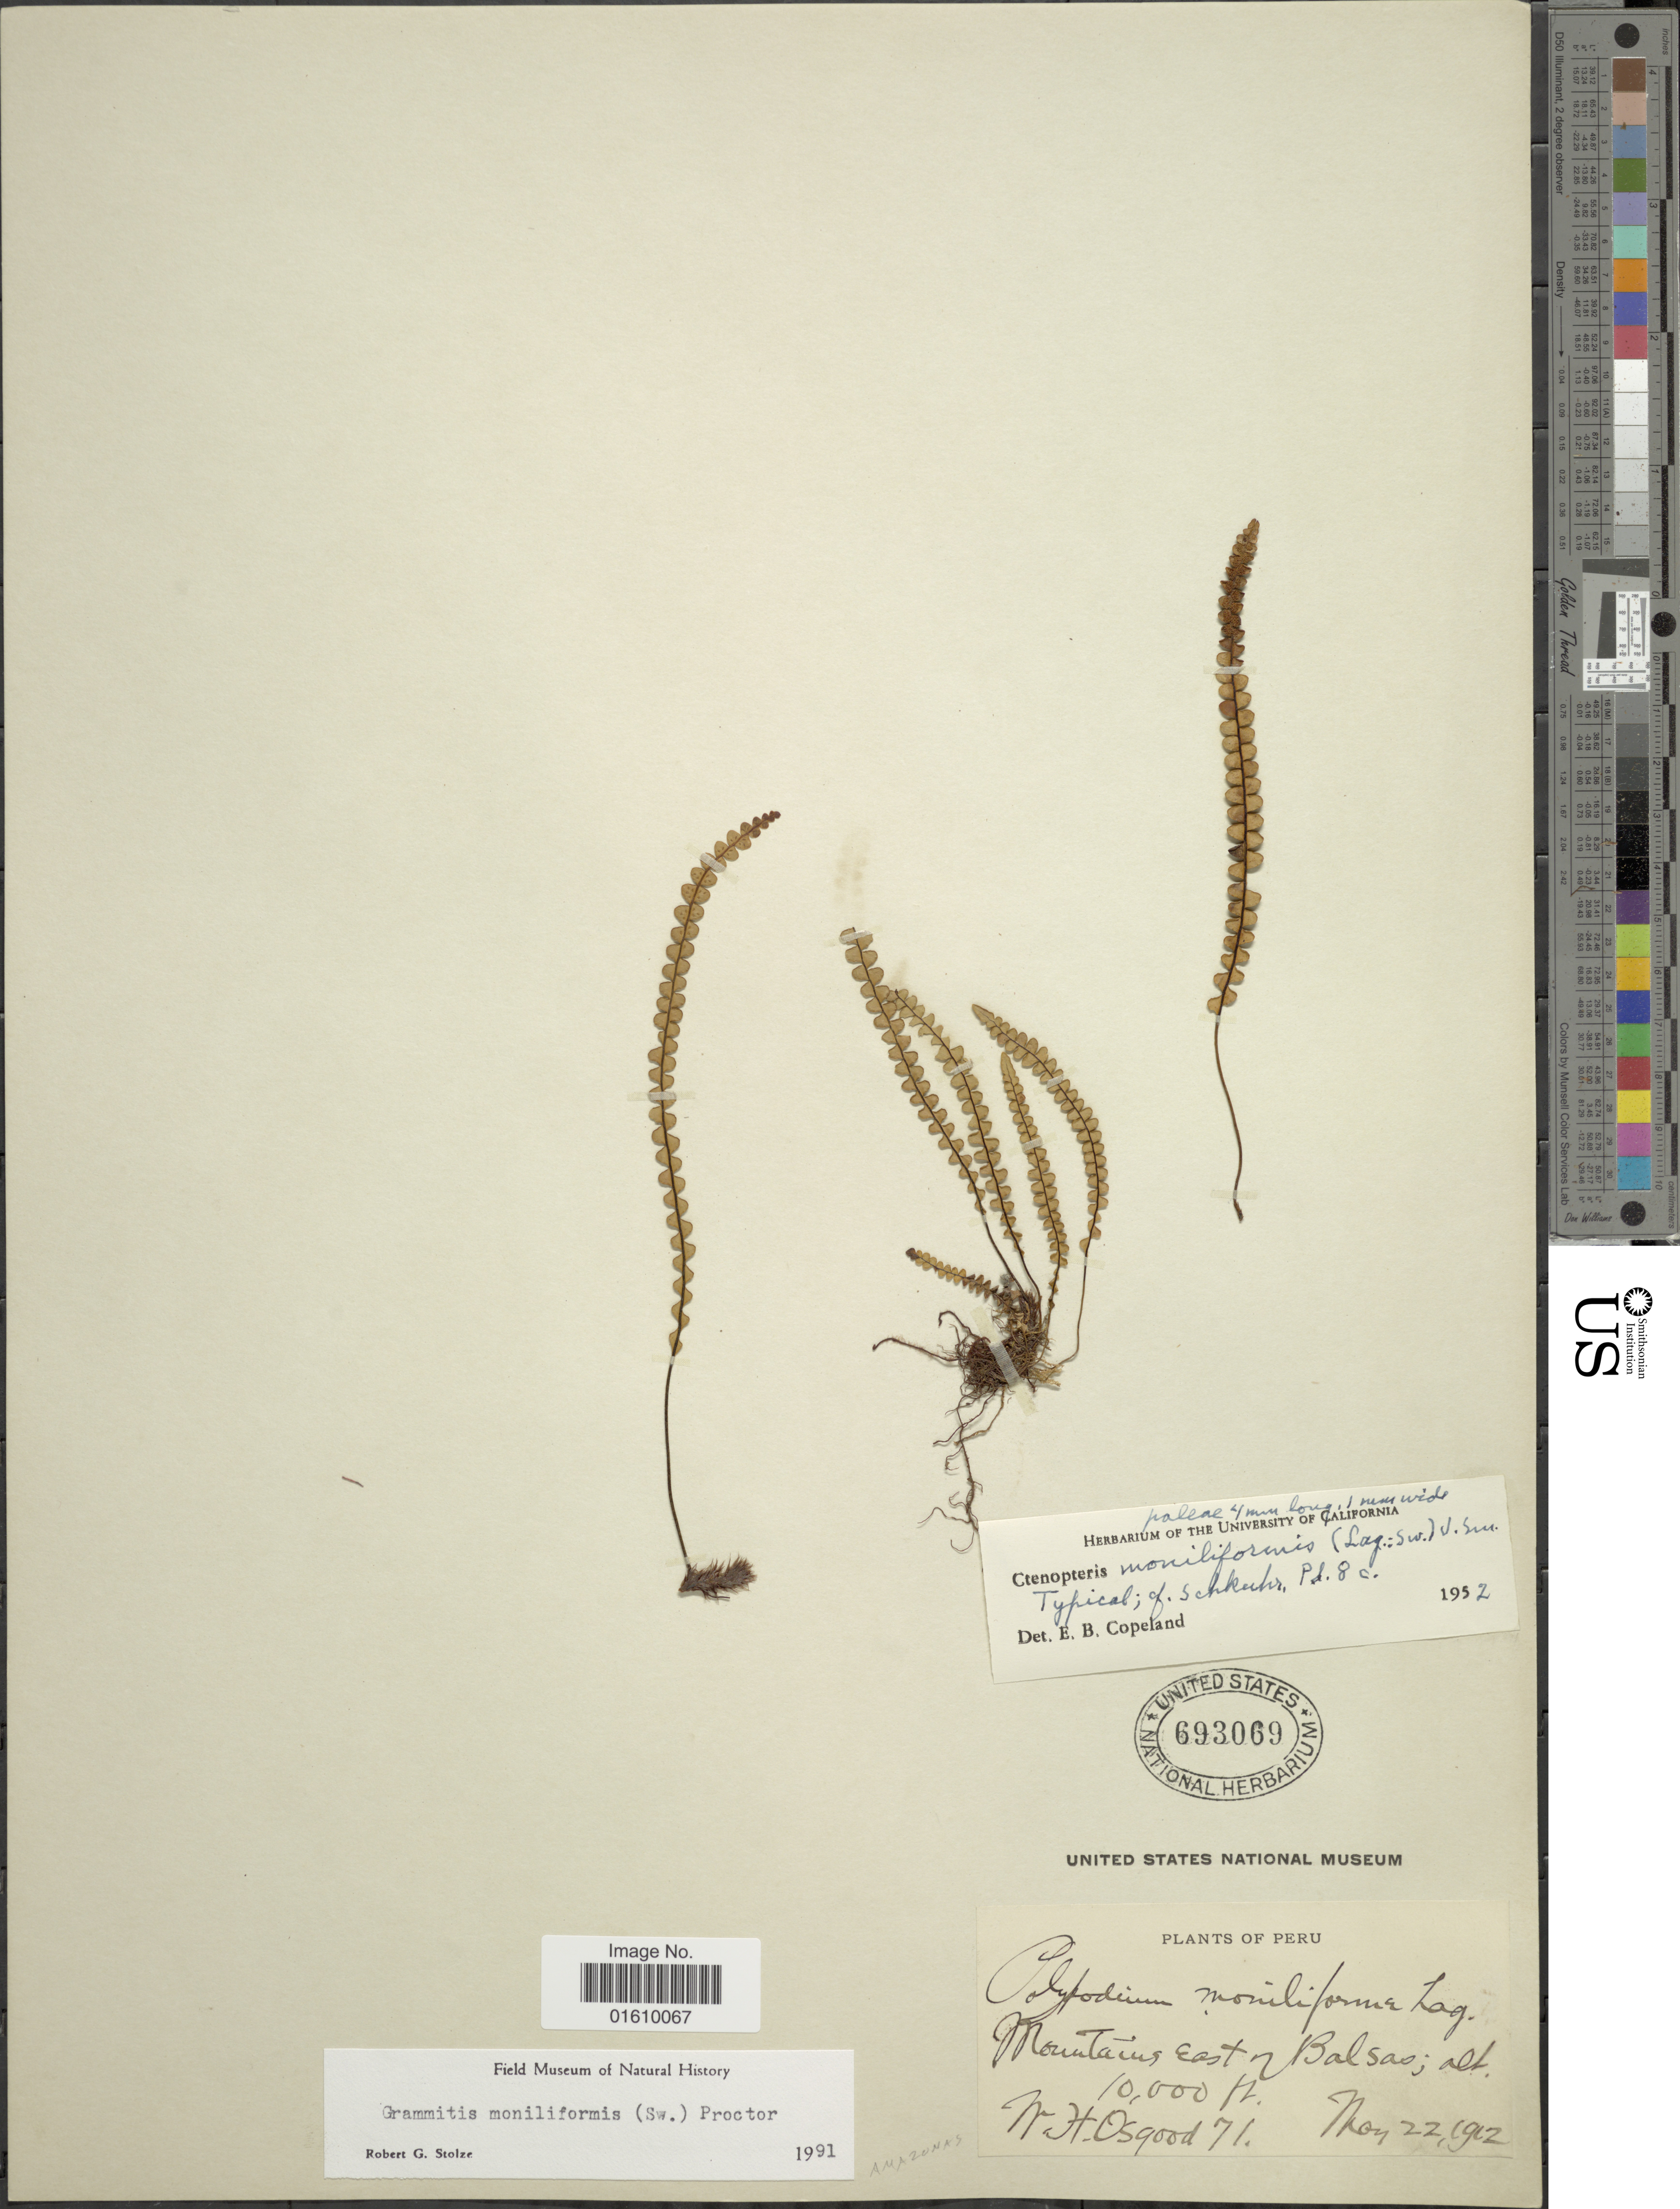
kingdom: Plantae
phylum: Tracheophyta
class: Polypodiopsida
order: Polypodiales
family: Polypodiaceae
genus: Melpomene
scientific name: Melpomene moniliformis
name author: (Lag. ex Sw.) A.R. Sm. & R.C. Moran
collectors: W. Osgood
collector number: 71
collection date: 1912-05-22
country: Peru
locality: Mountains east of Balsas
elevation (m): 3048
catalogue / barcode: US 693069